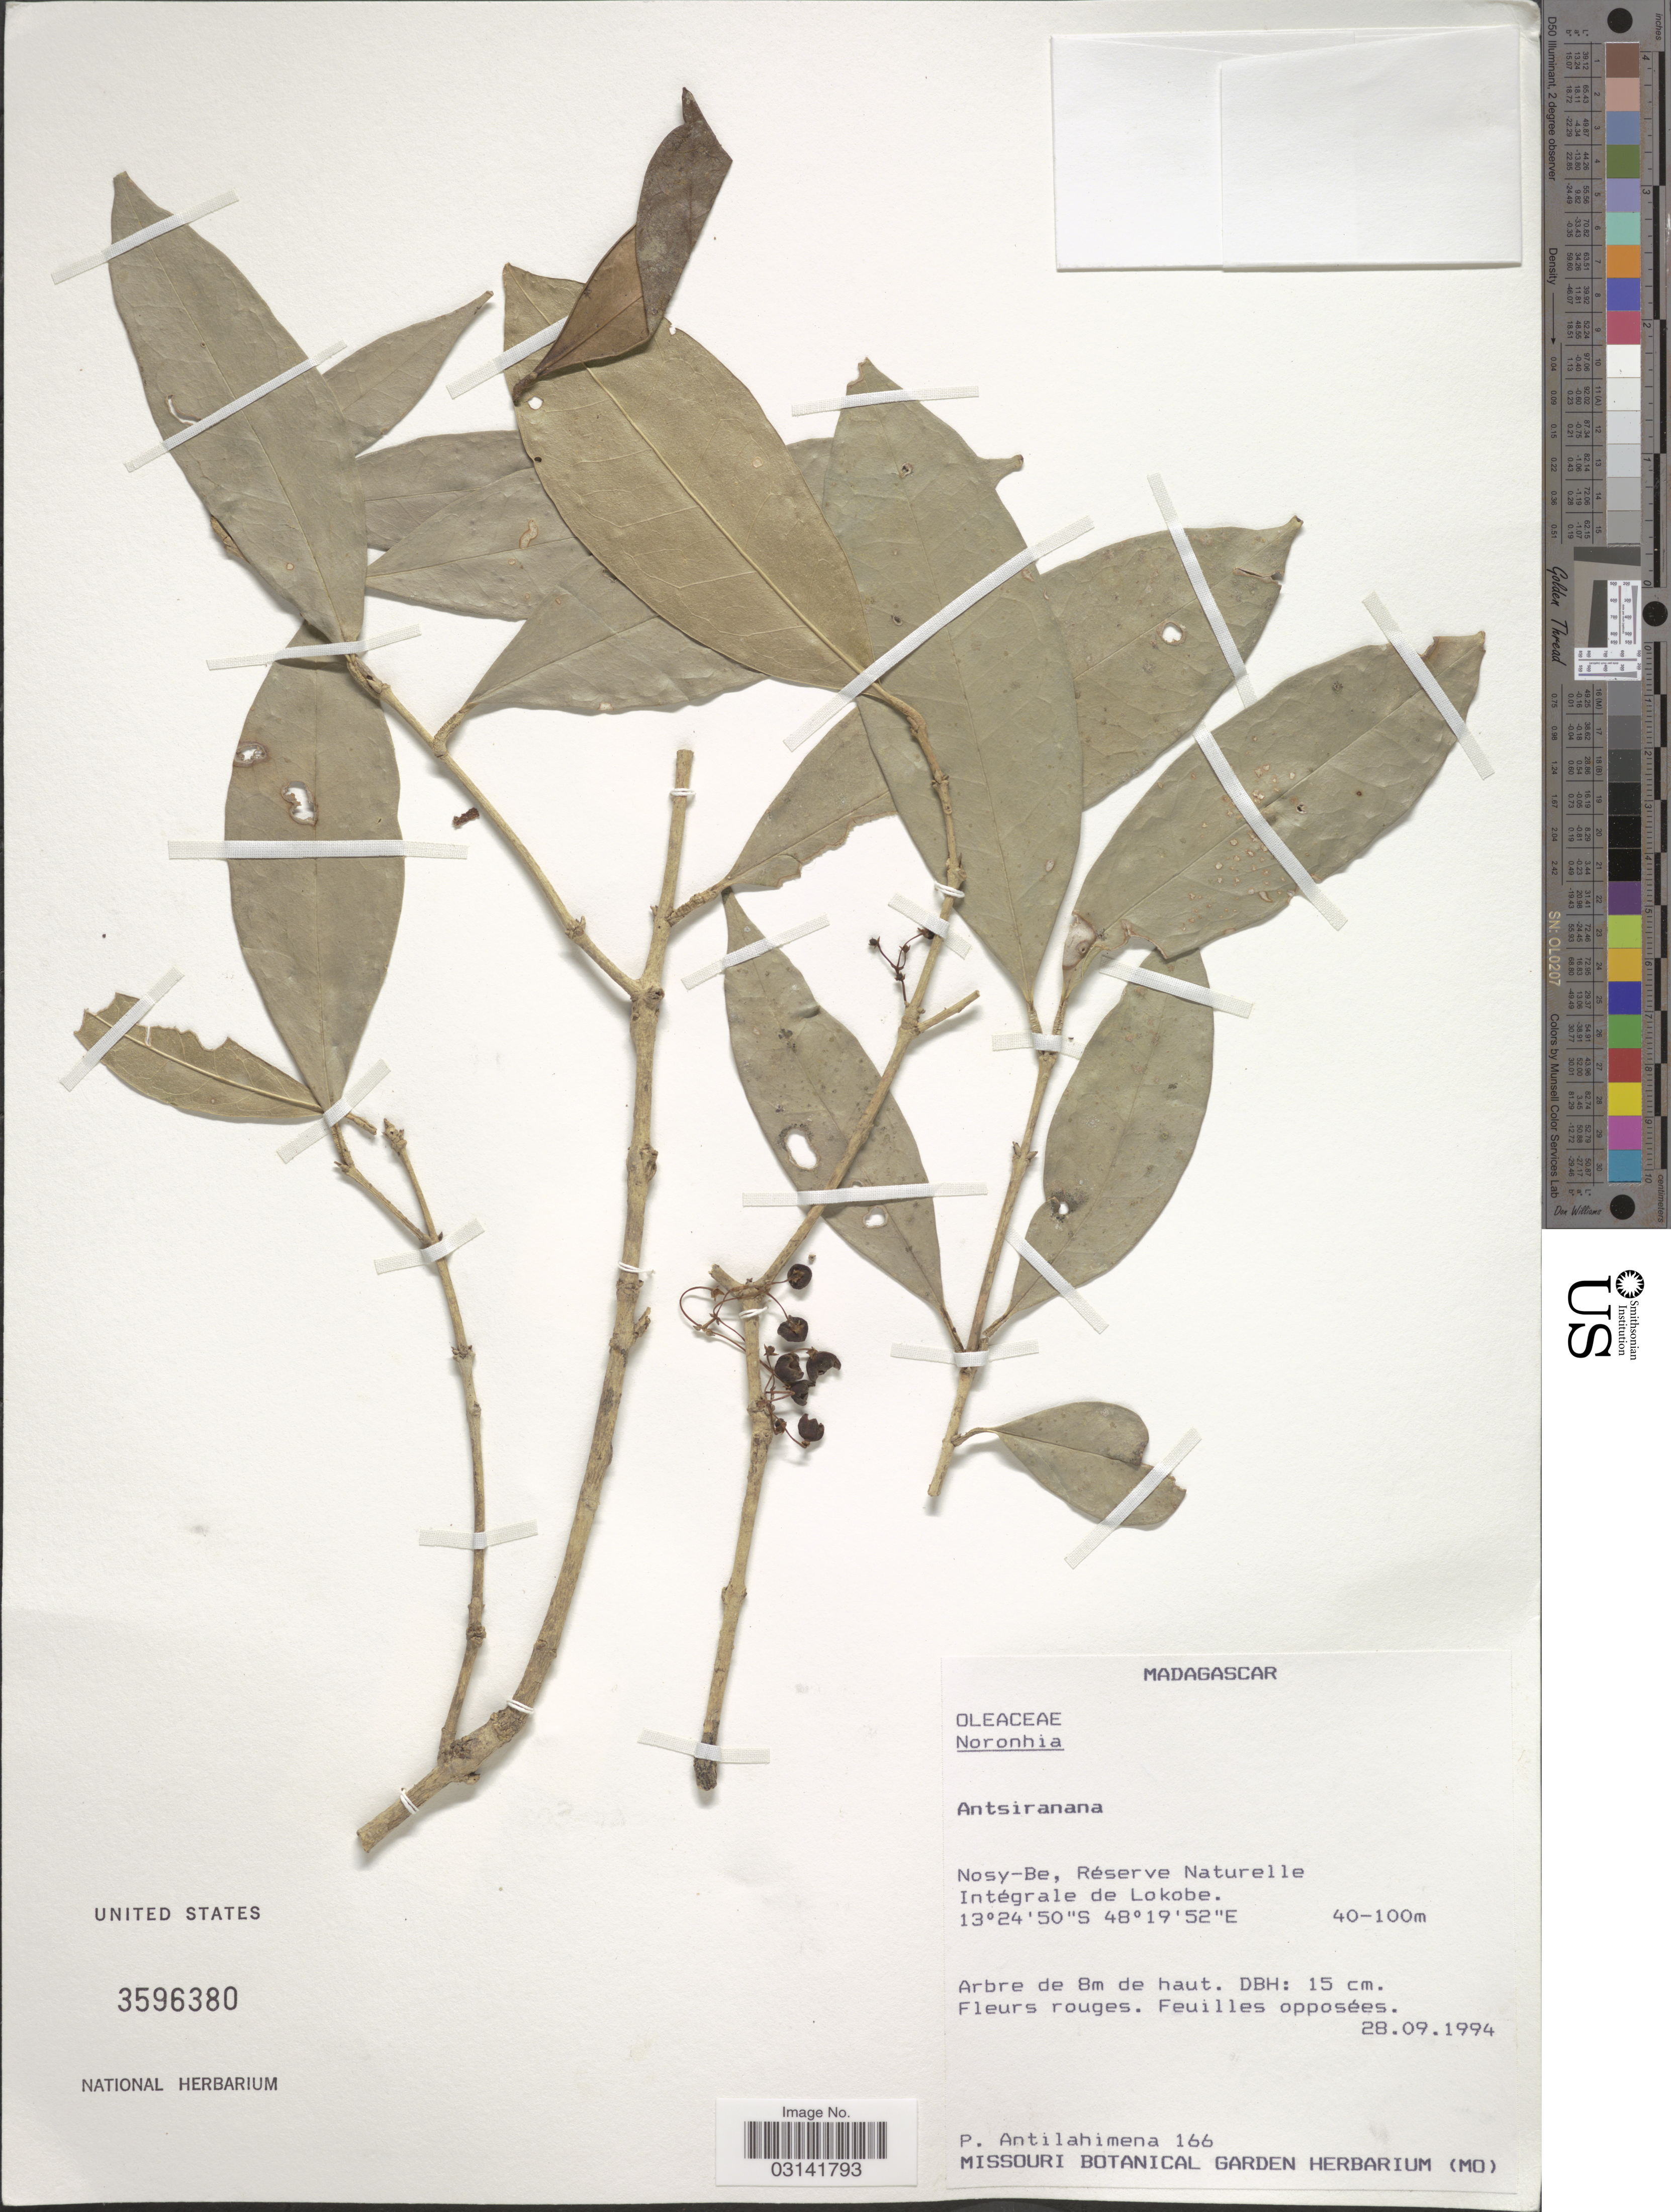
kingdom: Plantae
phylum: Tracheophyta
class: Magnoliopsida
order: Lamiales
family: Oleaceae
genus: Noronhia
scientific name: Noronhia sp.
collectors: P. Antilahimena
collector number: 166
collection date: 1994-09-28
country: Madagascar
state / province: Diana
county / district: Nosy Be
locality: Nosy-Be, Réserve Naturelle, Intégrale de Lokobe.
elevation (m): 40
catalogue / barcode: US 3596380